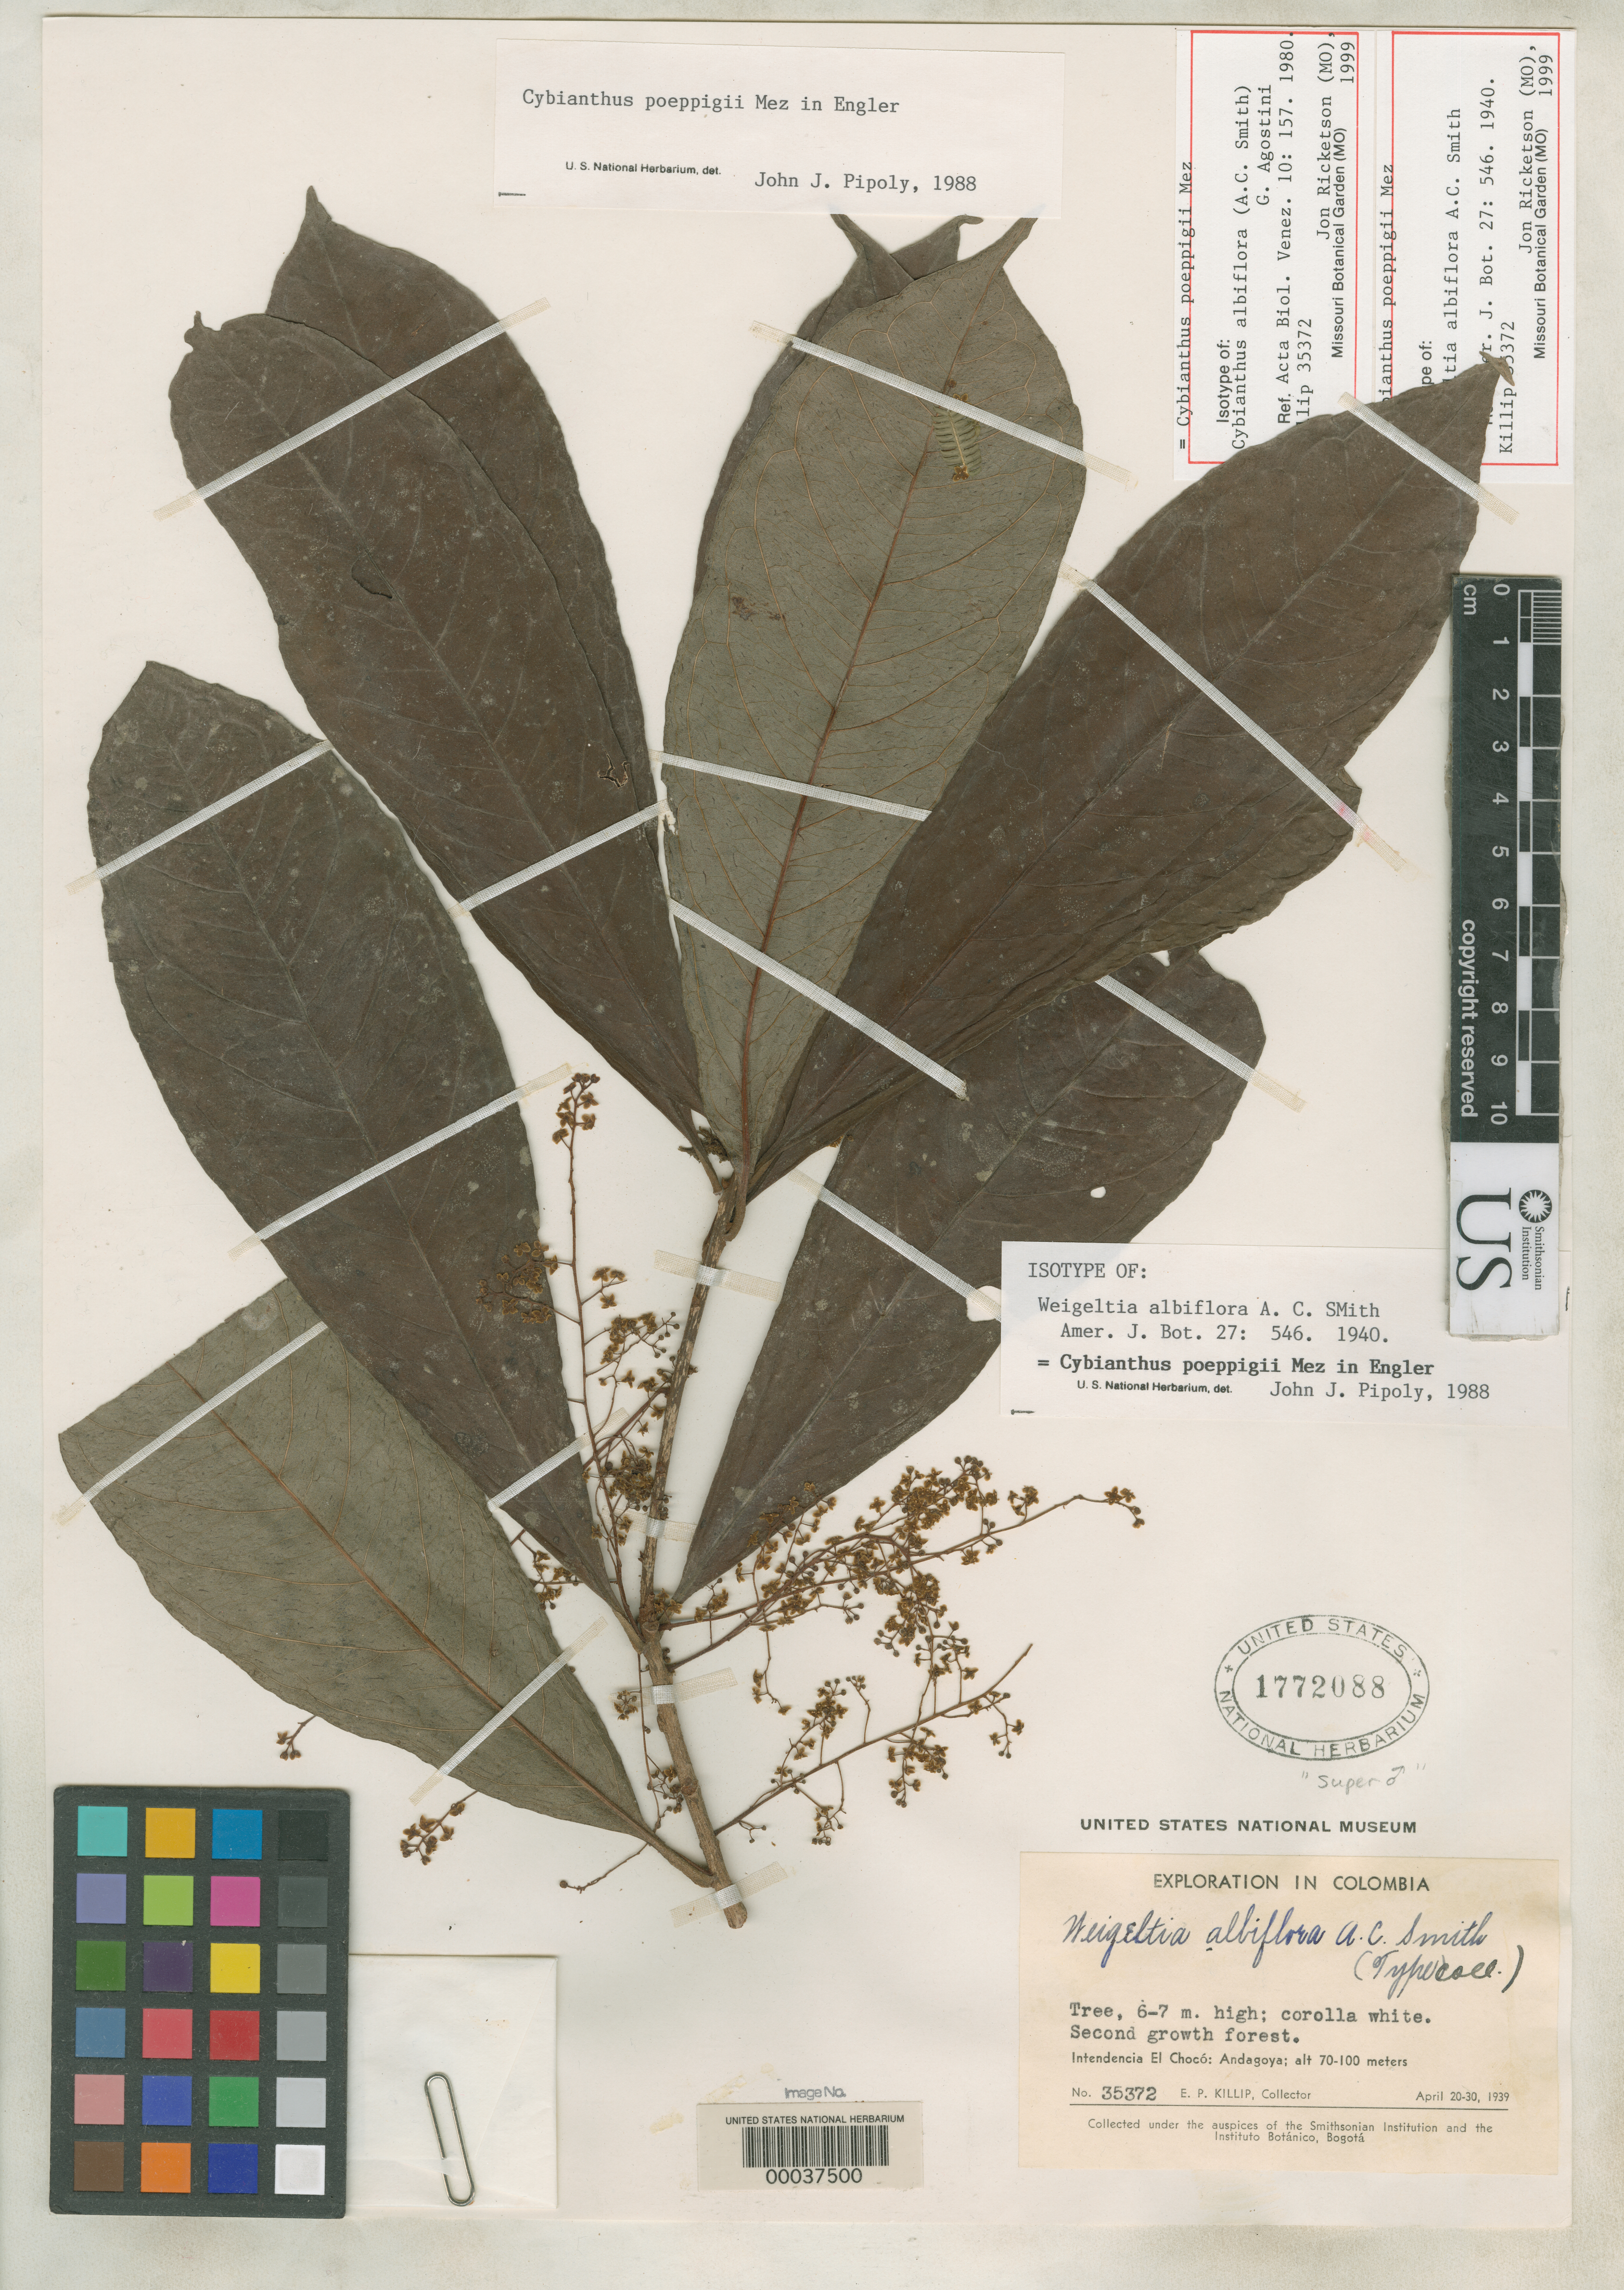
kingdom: Plantae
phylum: Tracheophyta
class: Magnoliopsida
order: Ericales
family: Primulaceae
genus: Weigeltia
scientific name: Weigeltia albiflora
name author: A.C. Sm.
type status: Isotype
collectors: E. P. Killip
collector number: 35372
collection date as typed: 20 Apr 1939 to 30 Apr 1939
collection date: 1939-04-20/1939-04-30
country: Colombia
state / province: Chocó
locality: Andagoya.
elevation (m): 70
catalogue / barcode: US 1772088